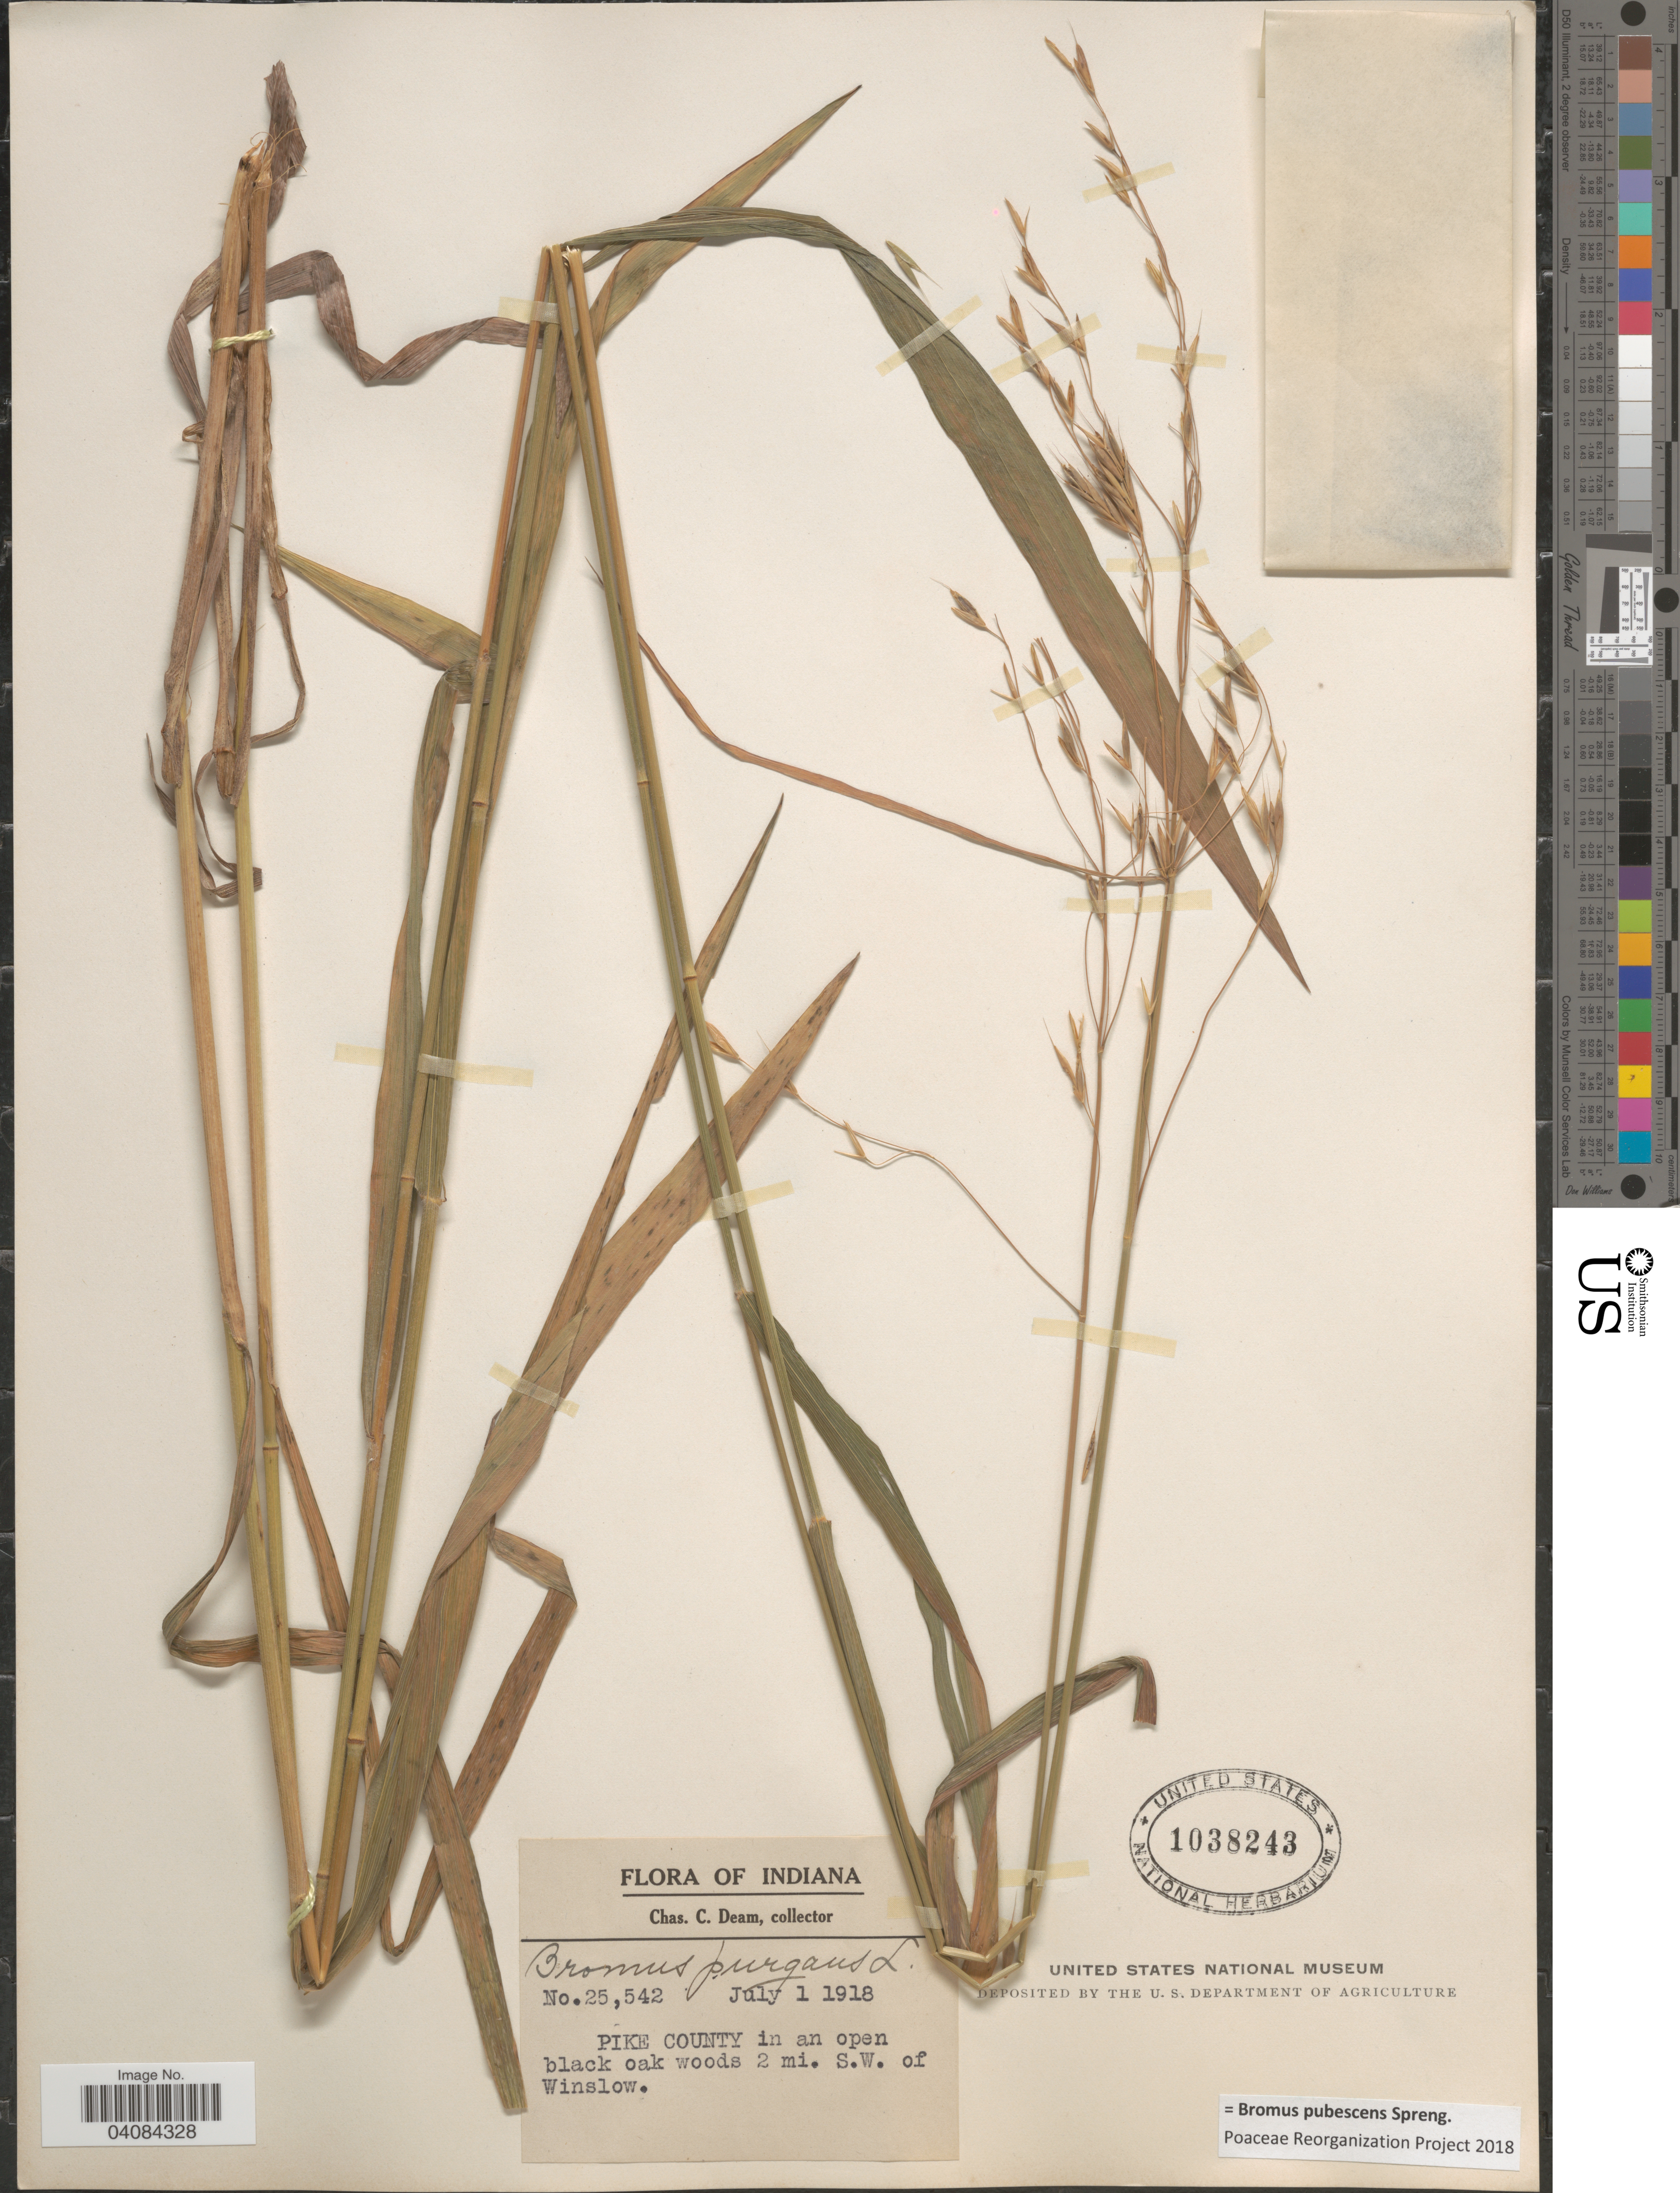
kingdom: Plantae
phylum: Tracheophyta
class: Liliopsida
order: Poales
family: Poaceae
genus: Bromus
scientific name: Bromus pubescens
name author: Muhl. ex Willd.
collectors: C. C. Deam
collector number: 25542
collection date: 1918-07-01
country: United States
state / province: Indiana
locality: Pike County in an open black oak woods 2 mi. S.W. of Winslow.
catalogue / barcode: US 1038243